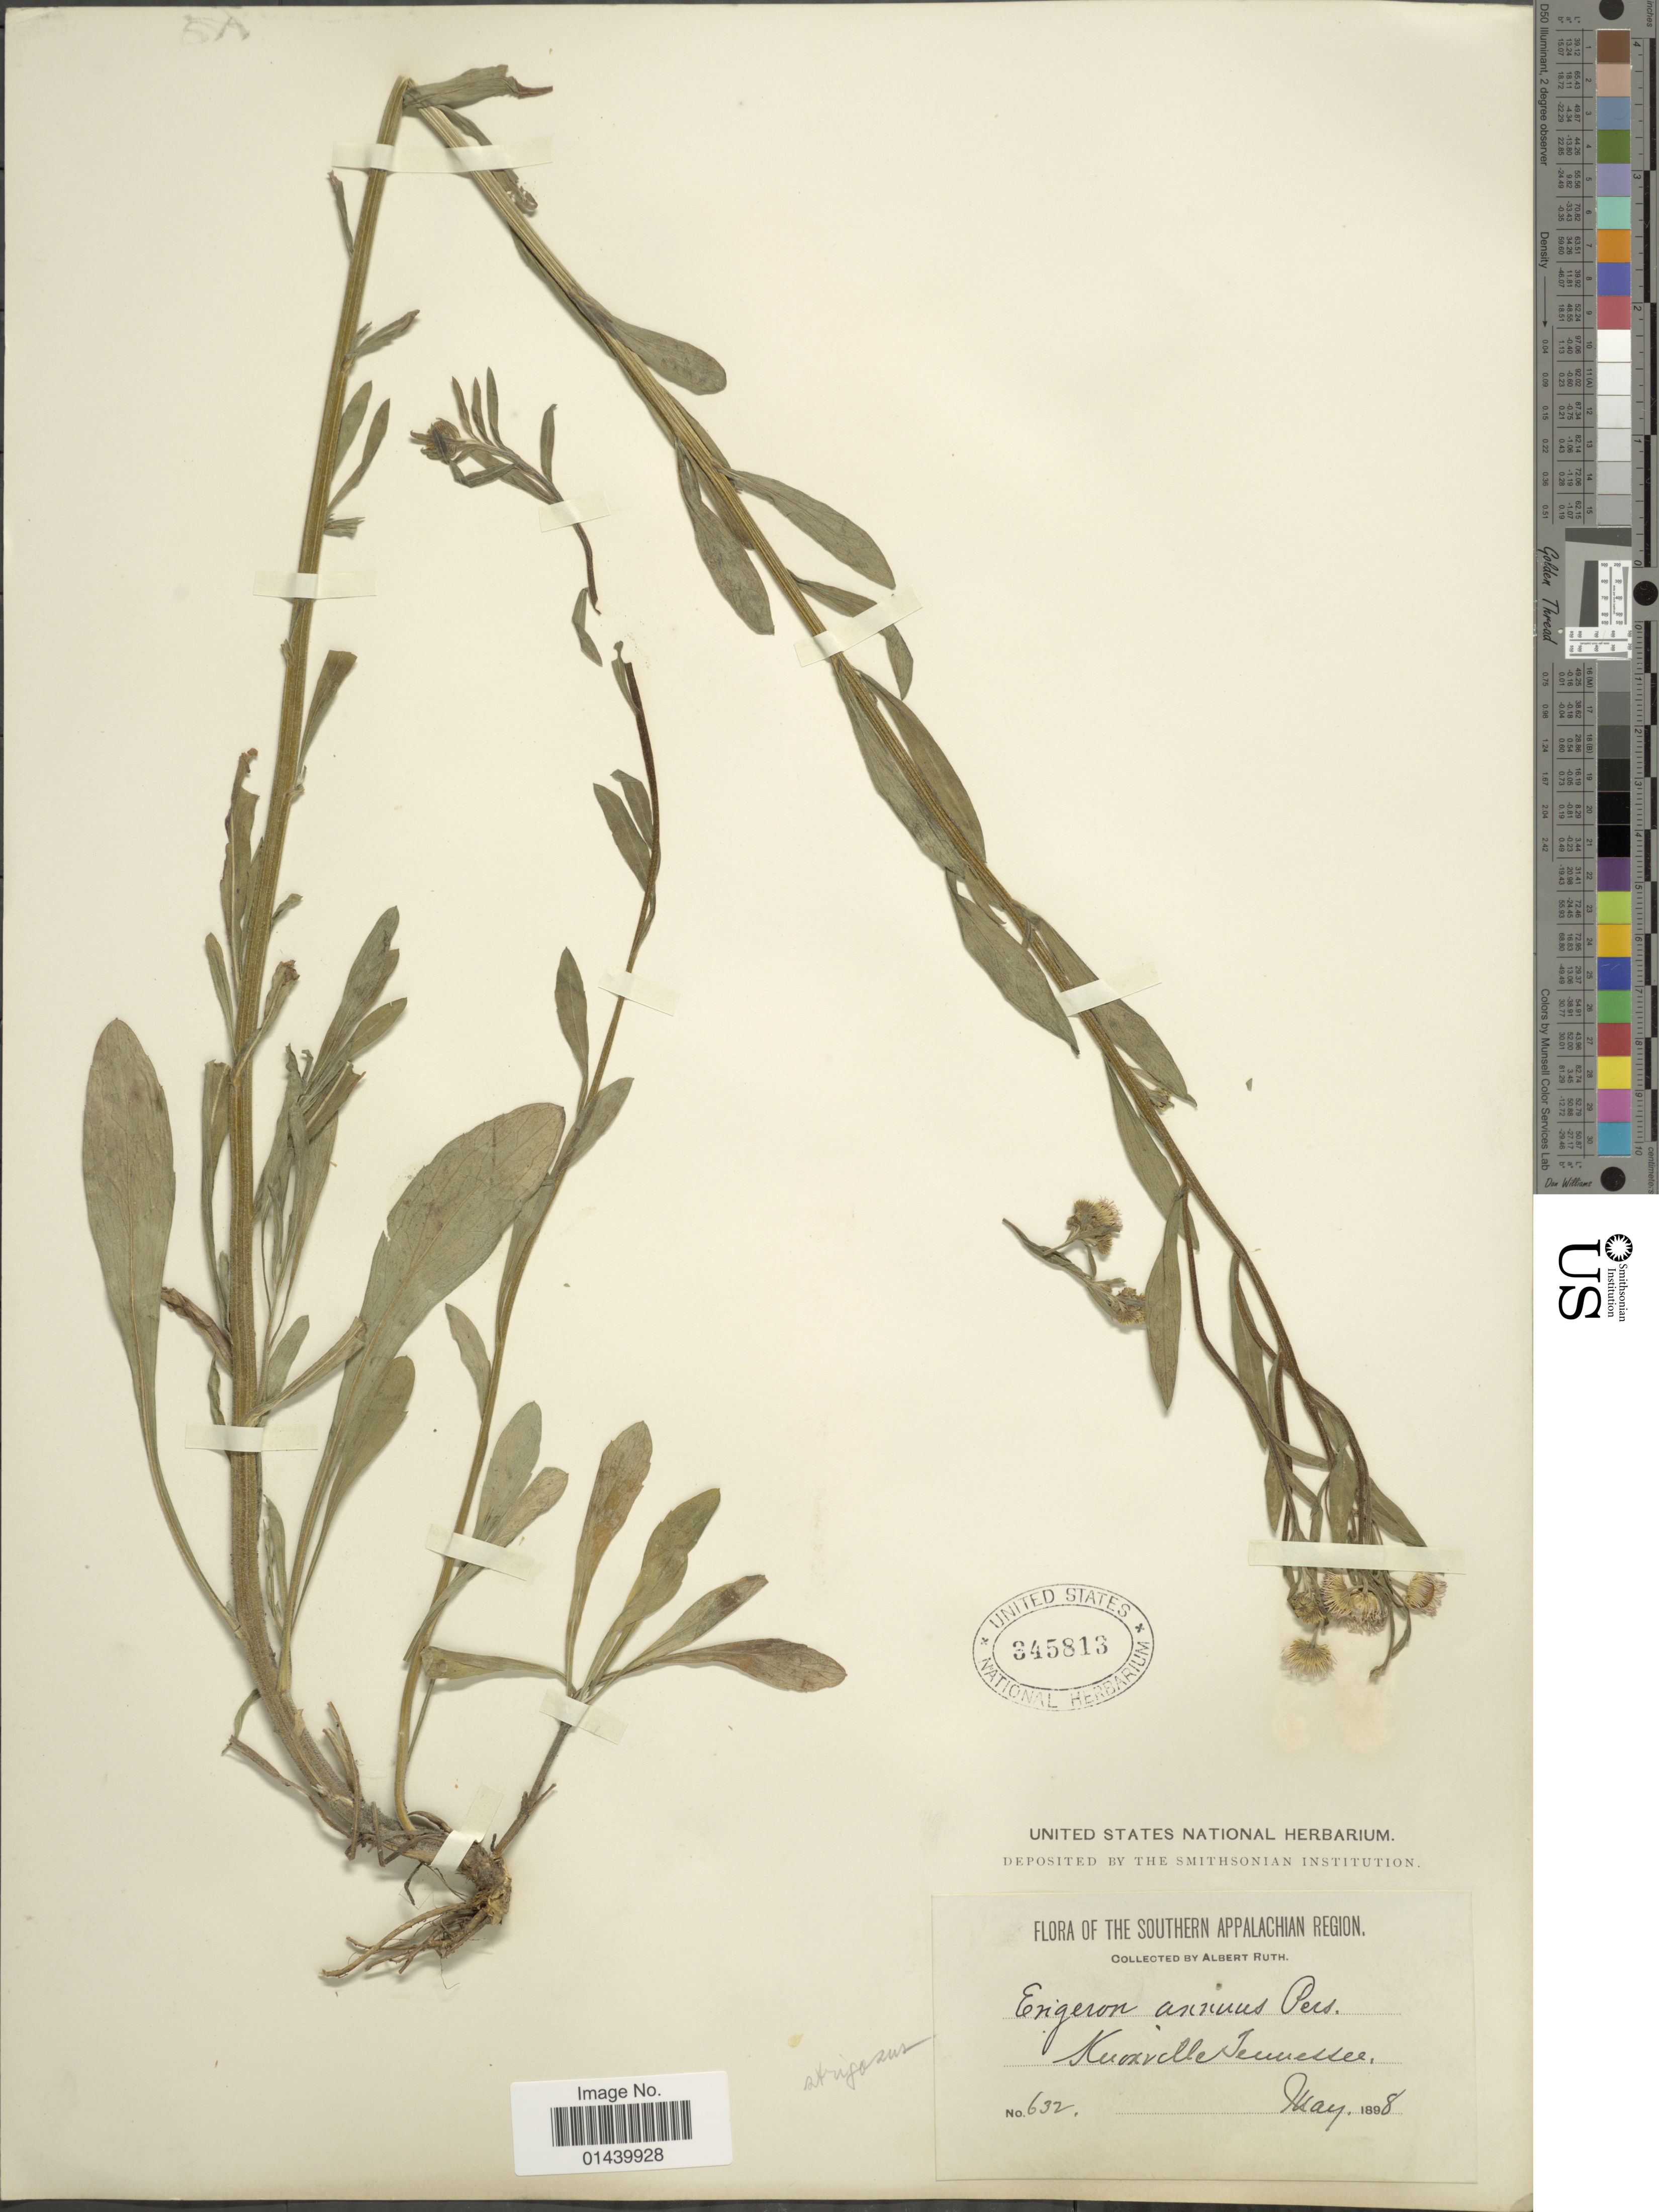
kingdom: Plantae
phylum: Tracheophyta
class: Magnoliopsida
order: Asterales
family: Asteraceae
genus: Erigeron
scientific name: Erigeron strigosus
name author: Muhl. ex Willd.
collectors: A. Ruth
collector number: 632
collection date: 1898-05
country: United States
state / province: Tennessee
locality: The Southern Appalachian Region. Knoxville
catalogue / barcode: US 345813